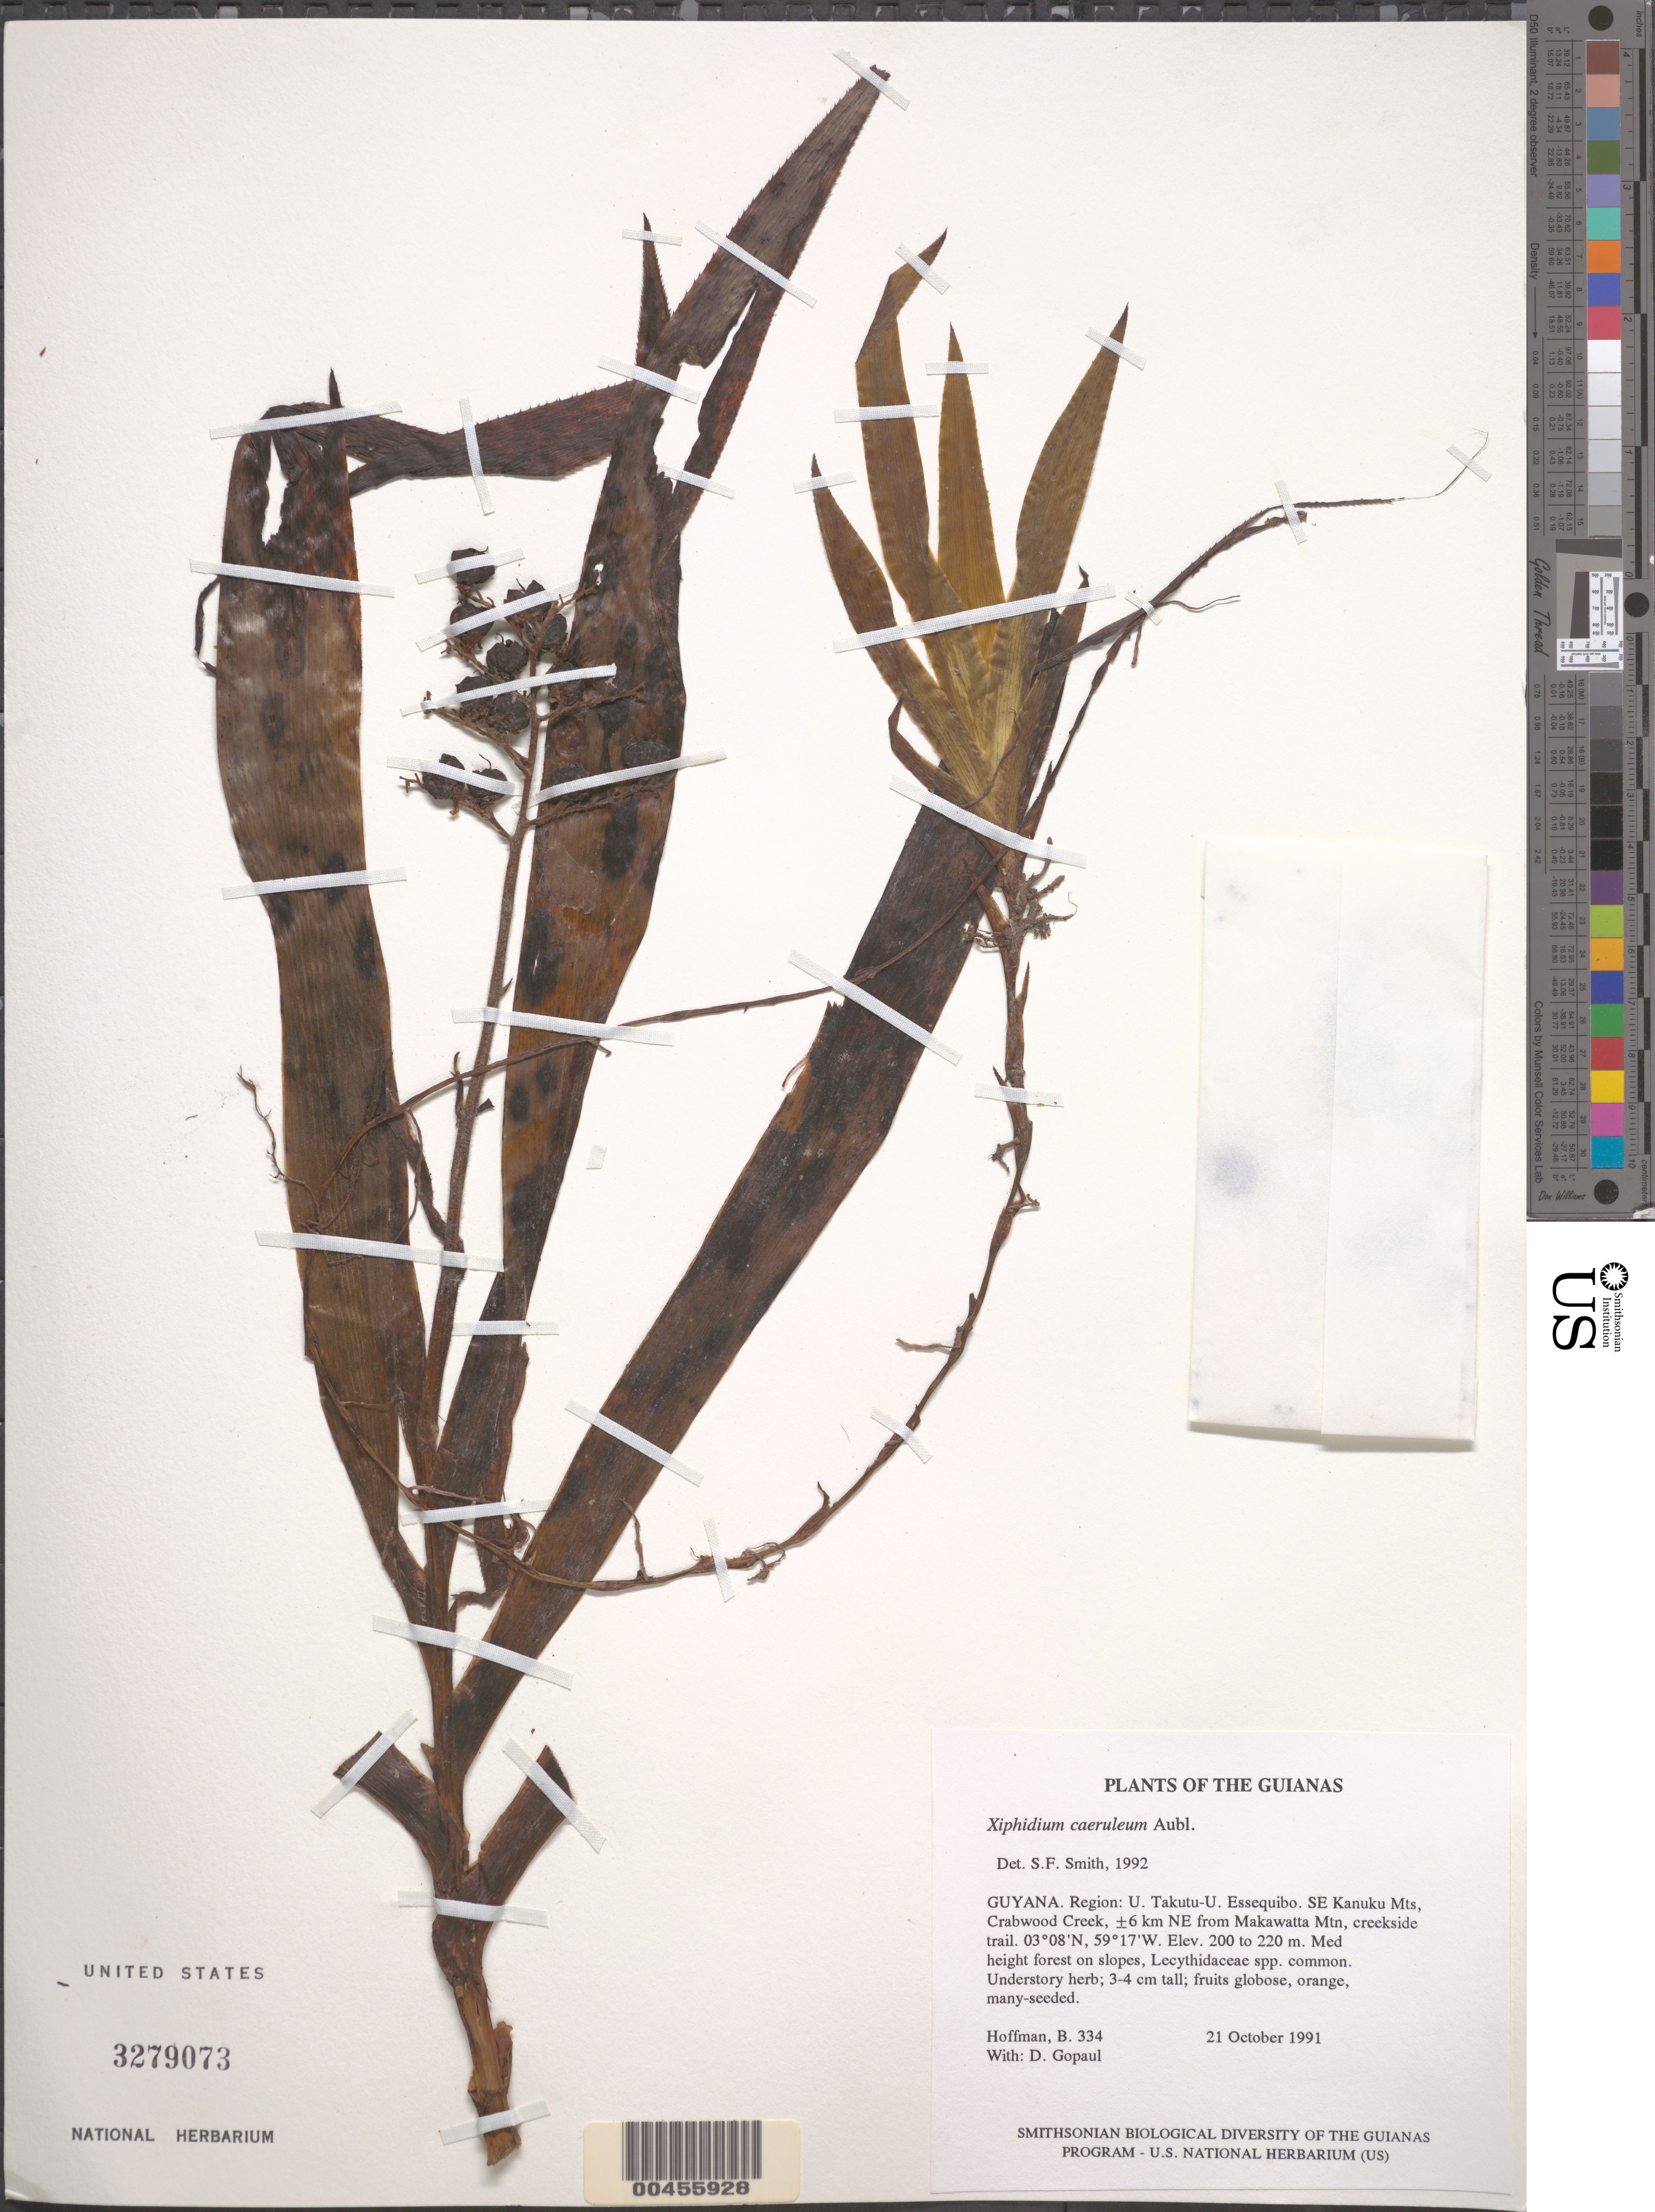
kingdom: Plantae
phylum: Tracheophyta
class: Liliopsida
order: Commelinales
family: Haemodoraceae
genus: Xiphidium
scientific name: Xiphidium caeruleum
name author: Aubl.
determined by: Smith, Stephen F., (US), NMNH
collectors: B. Hoffman & D. Gopaul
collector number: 334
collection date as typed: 21 October 1991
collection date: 1991-10-21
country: Guyana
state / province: U. Takutu-U. Essequibo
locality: SE Kanuku Mts, Crabwood Creek, ±6 km NE from Makawatta Mtn, creekside trail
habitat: Med height forest on slopes, Lecythidaceae spp. common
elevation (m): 200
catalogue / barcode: US 3279073